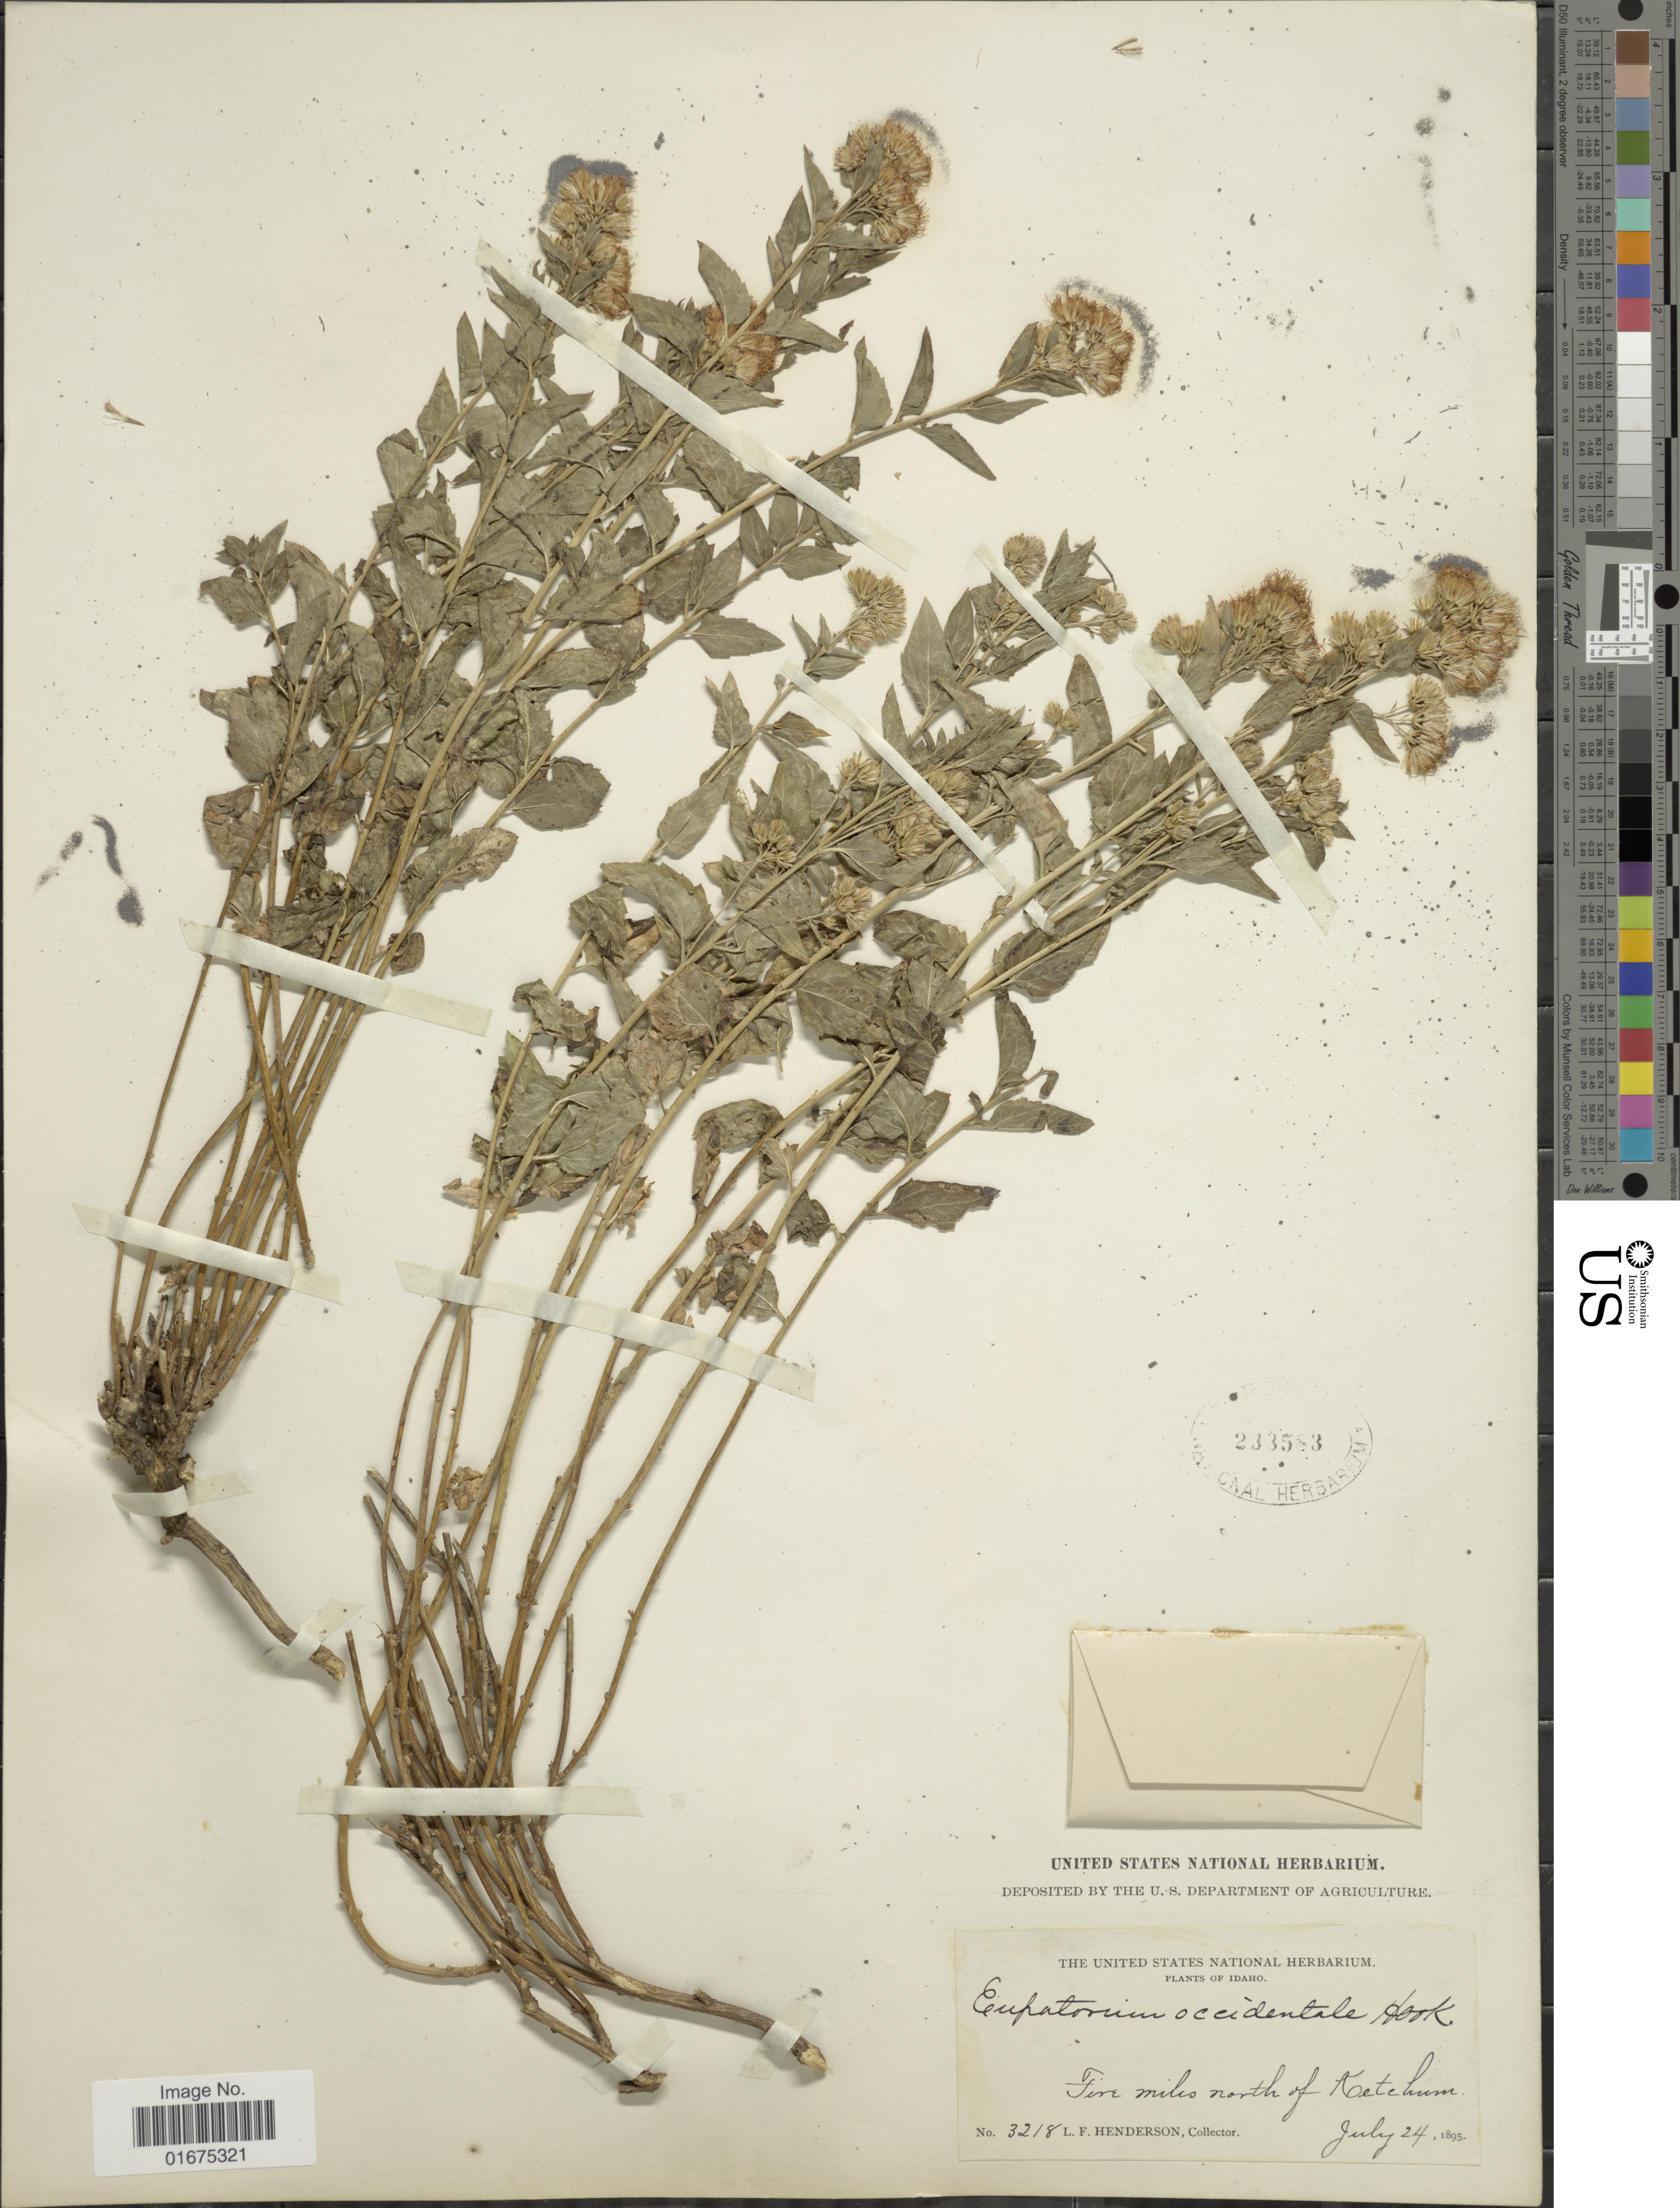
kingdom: Plantae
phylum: Tracheophyta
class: Magnoliopsida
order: Asterales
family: Asteraceae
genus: Ageratina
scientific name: Ageratina occidentalis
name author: (Hook.) R.M. King & H. Rob.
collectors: L. Henderson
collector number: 3218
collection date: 1895-07-24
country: United States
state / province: Idaho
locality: Five miles north of Ketchum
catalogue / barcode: US 233583